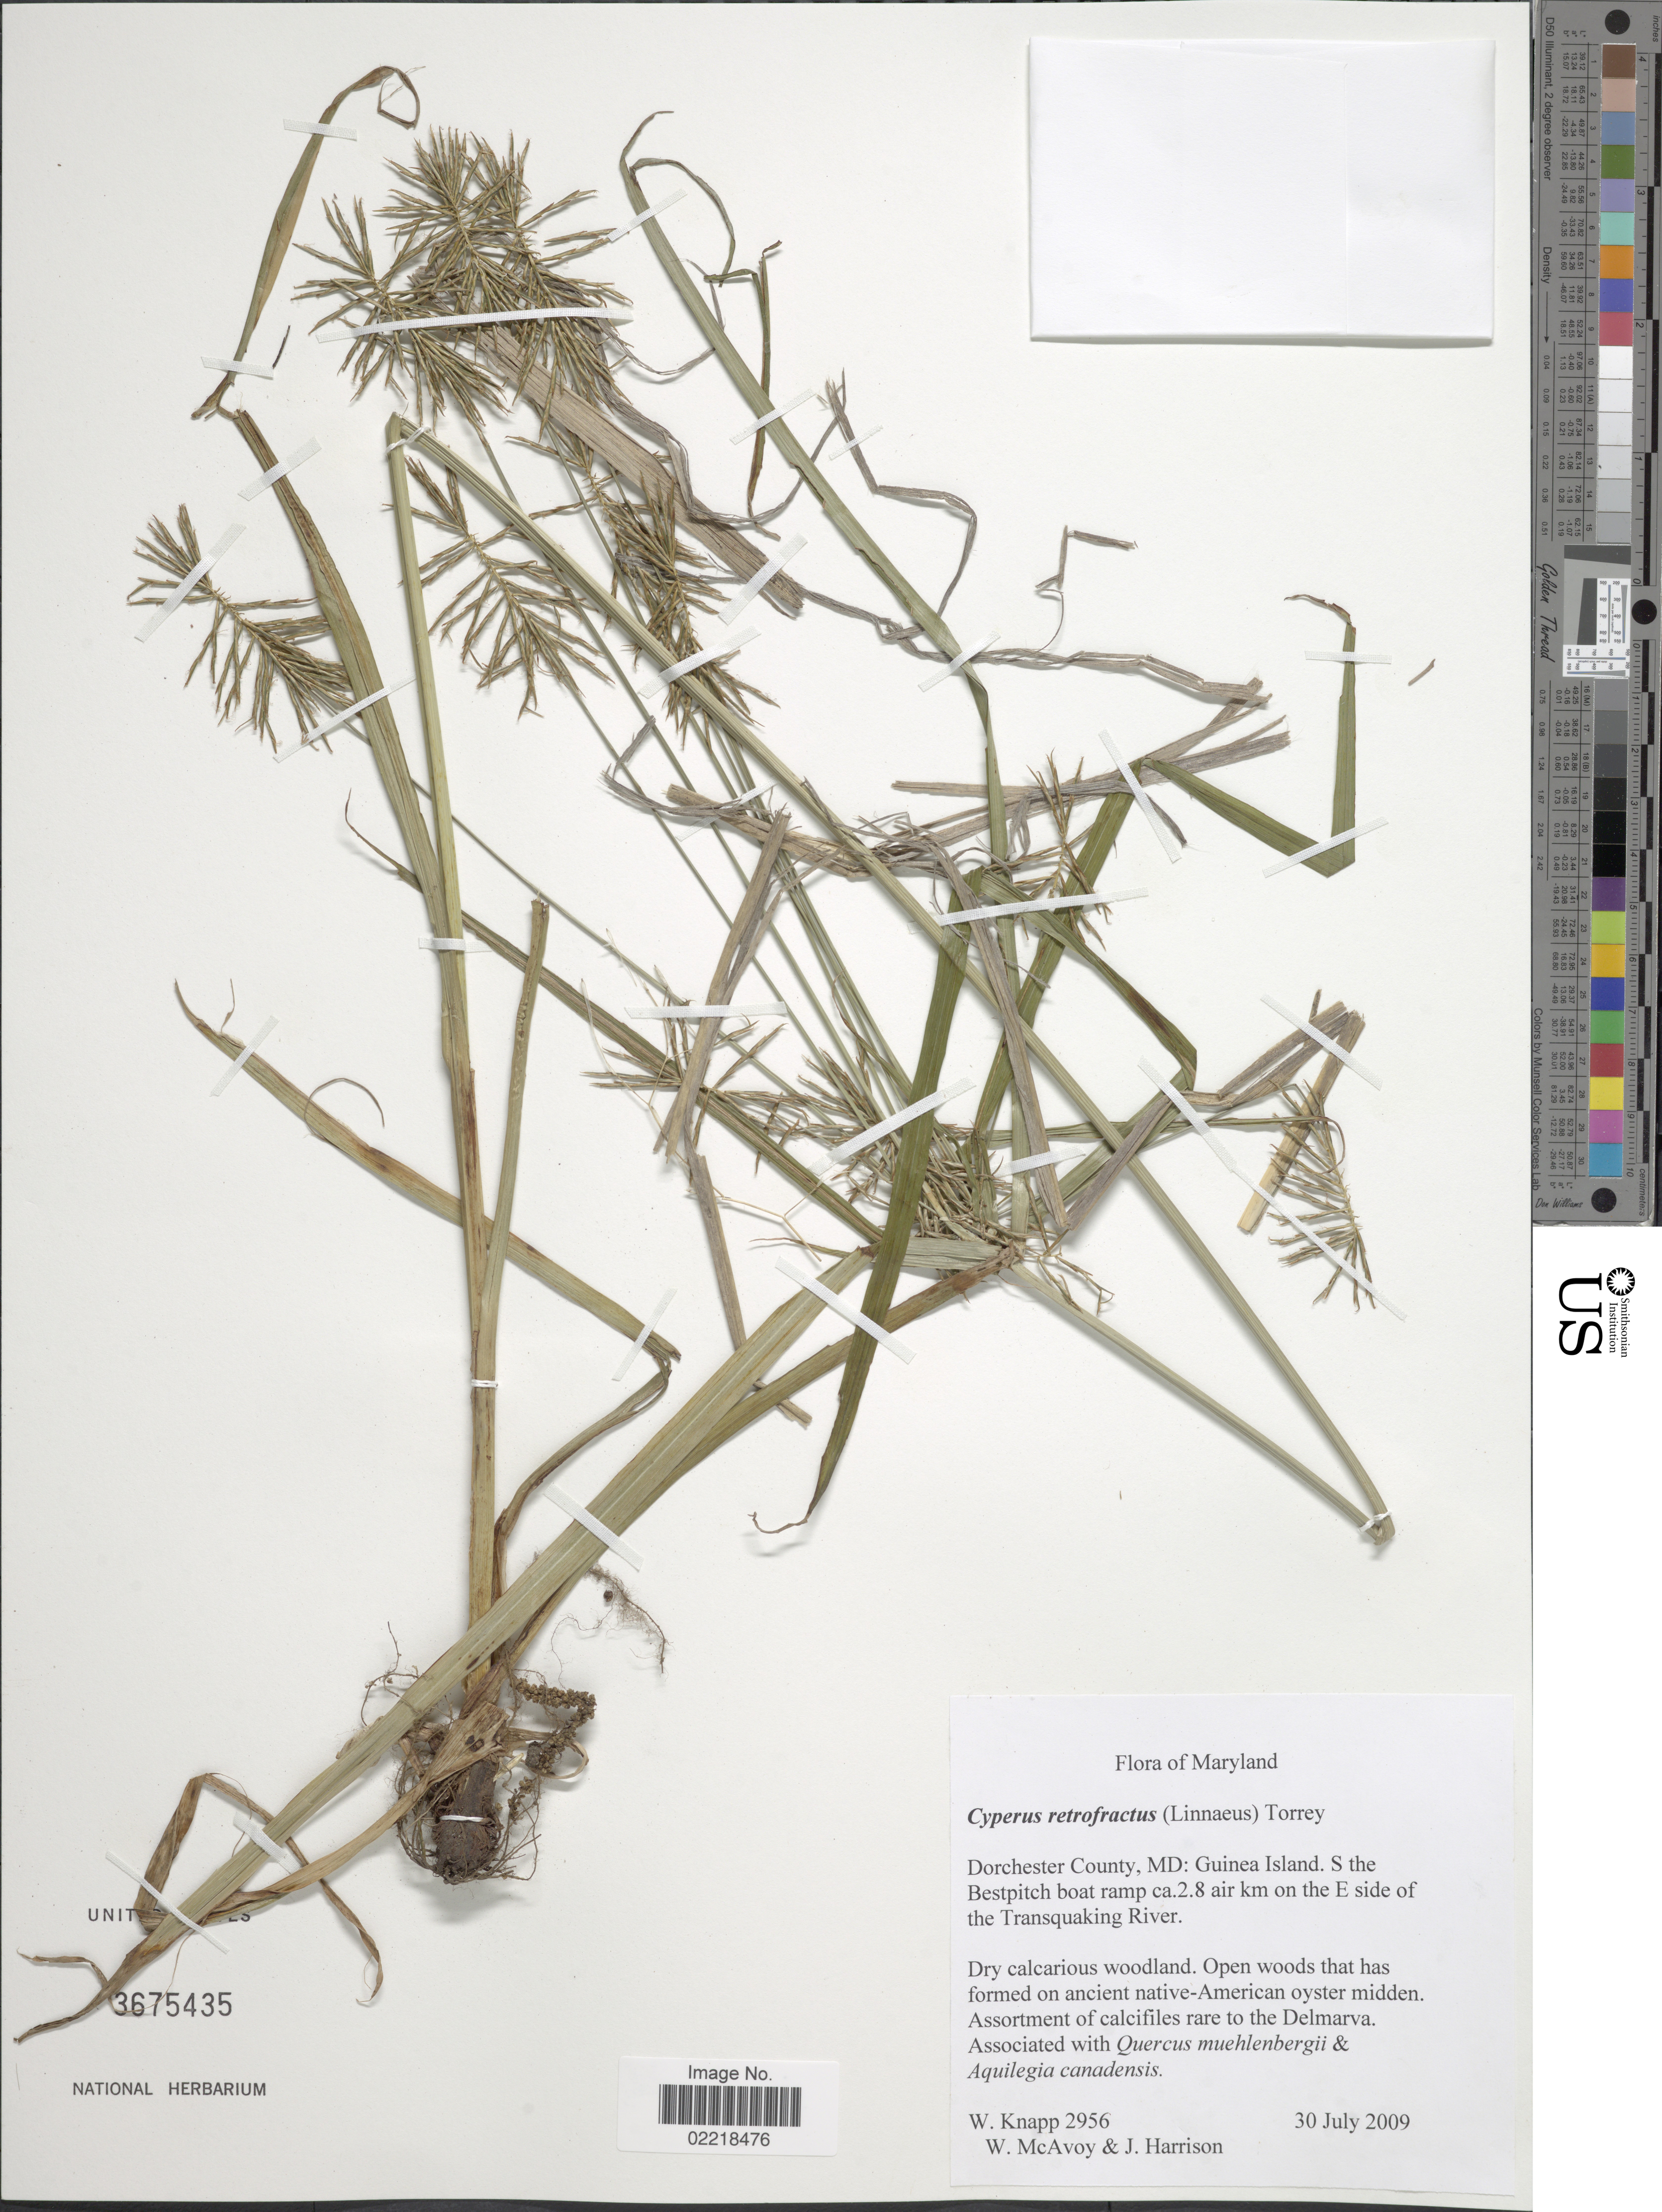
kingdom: Plantae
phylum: Tracheophyta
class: Liliopsida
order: Poales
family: Cyperaceae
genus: Cyperus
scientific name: Cyperus retrofractus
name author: (L.) Torr.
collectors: W. Knapp, W. McAvoy & J. Harrison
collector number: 2956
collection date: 2009-07-30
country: United States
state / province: Maryland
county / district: Dorchester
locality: Dorchester County: Guinea Island. S the Bestpitch boat ramp ca. 2.8 air km on E side of the Transquaking River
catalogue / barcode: US 3675435